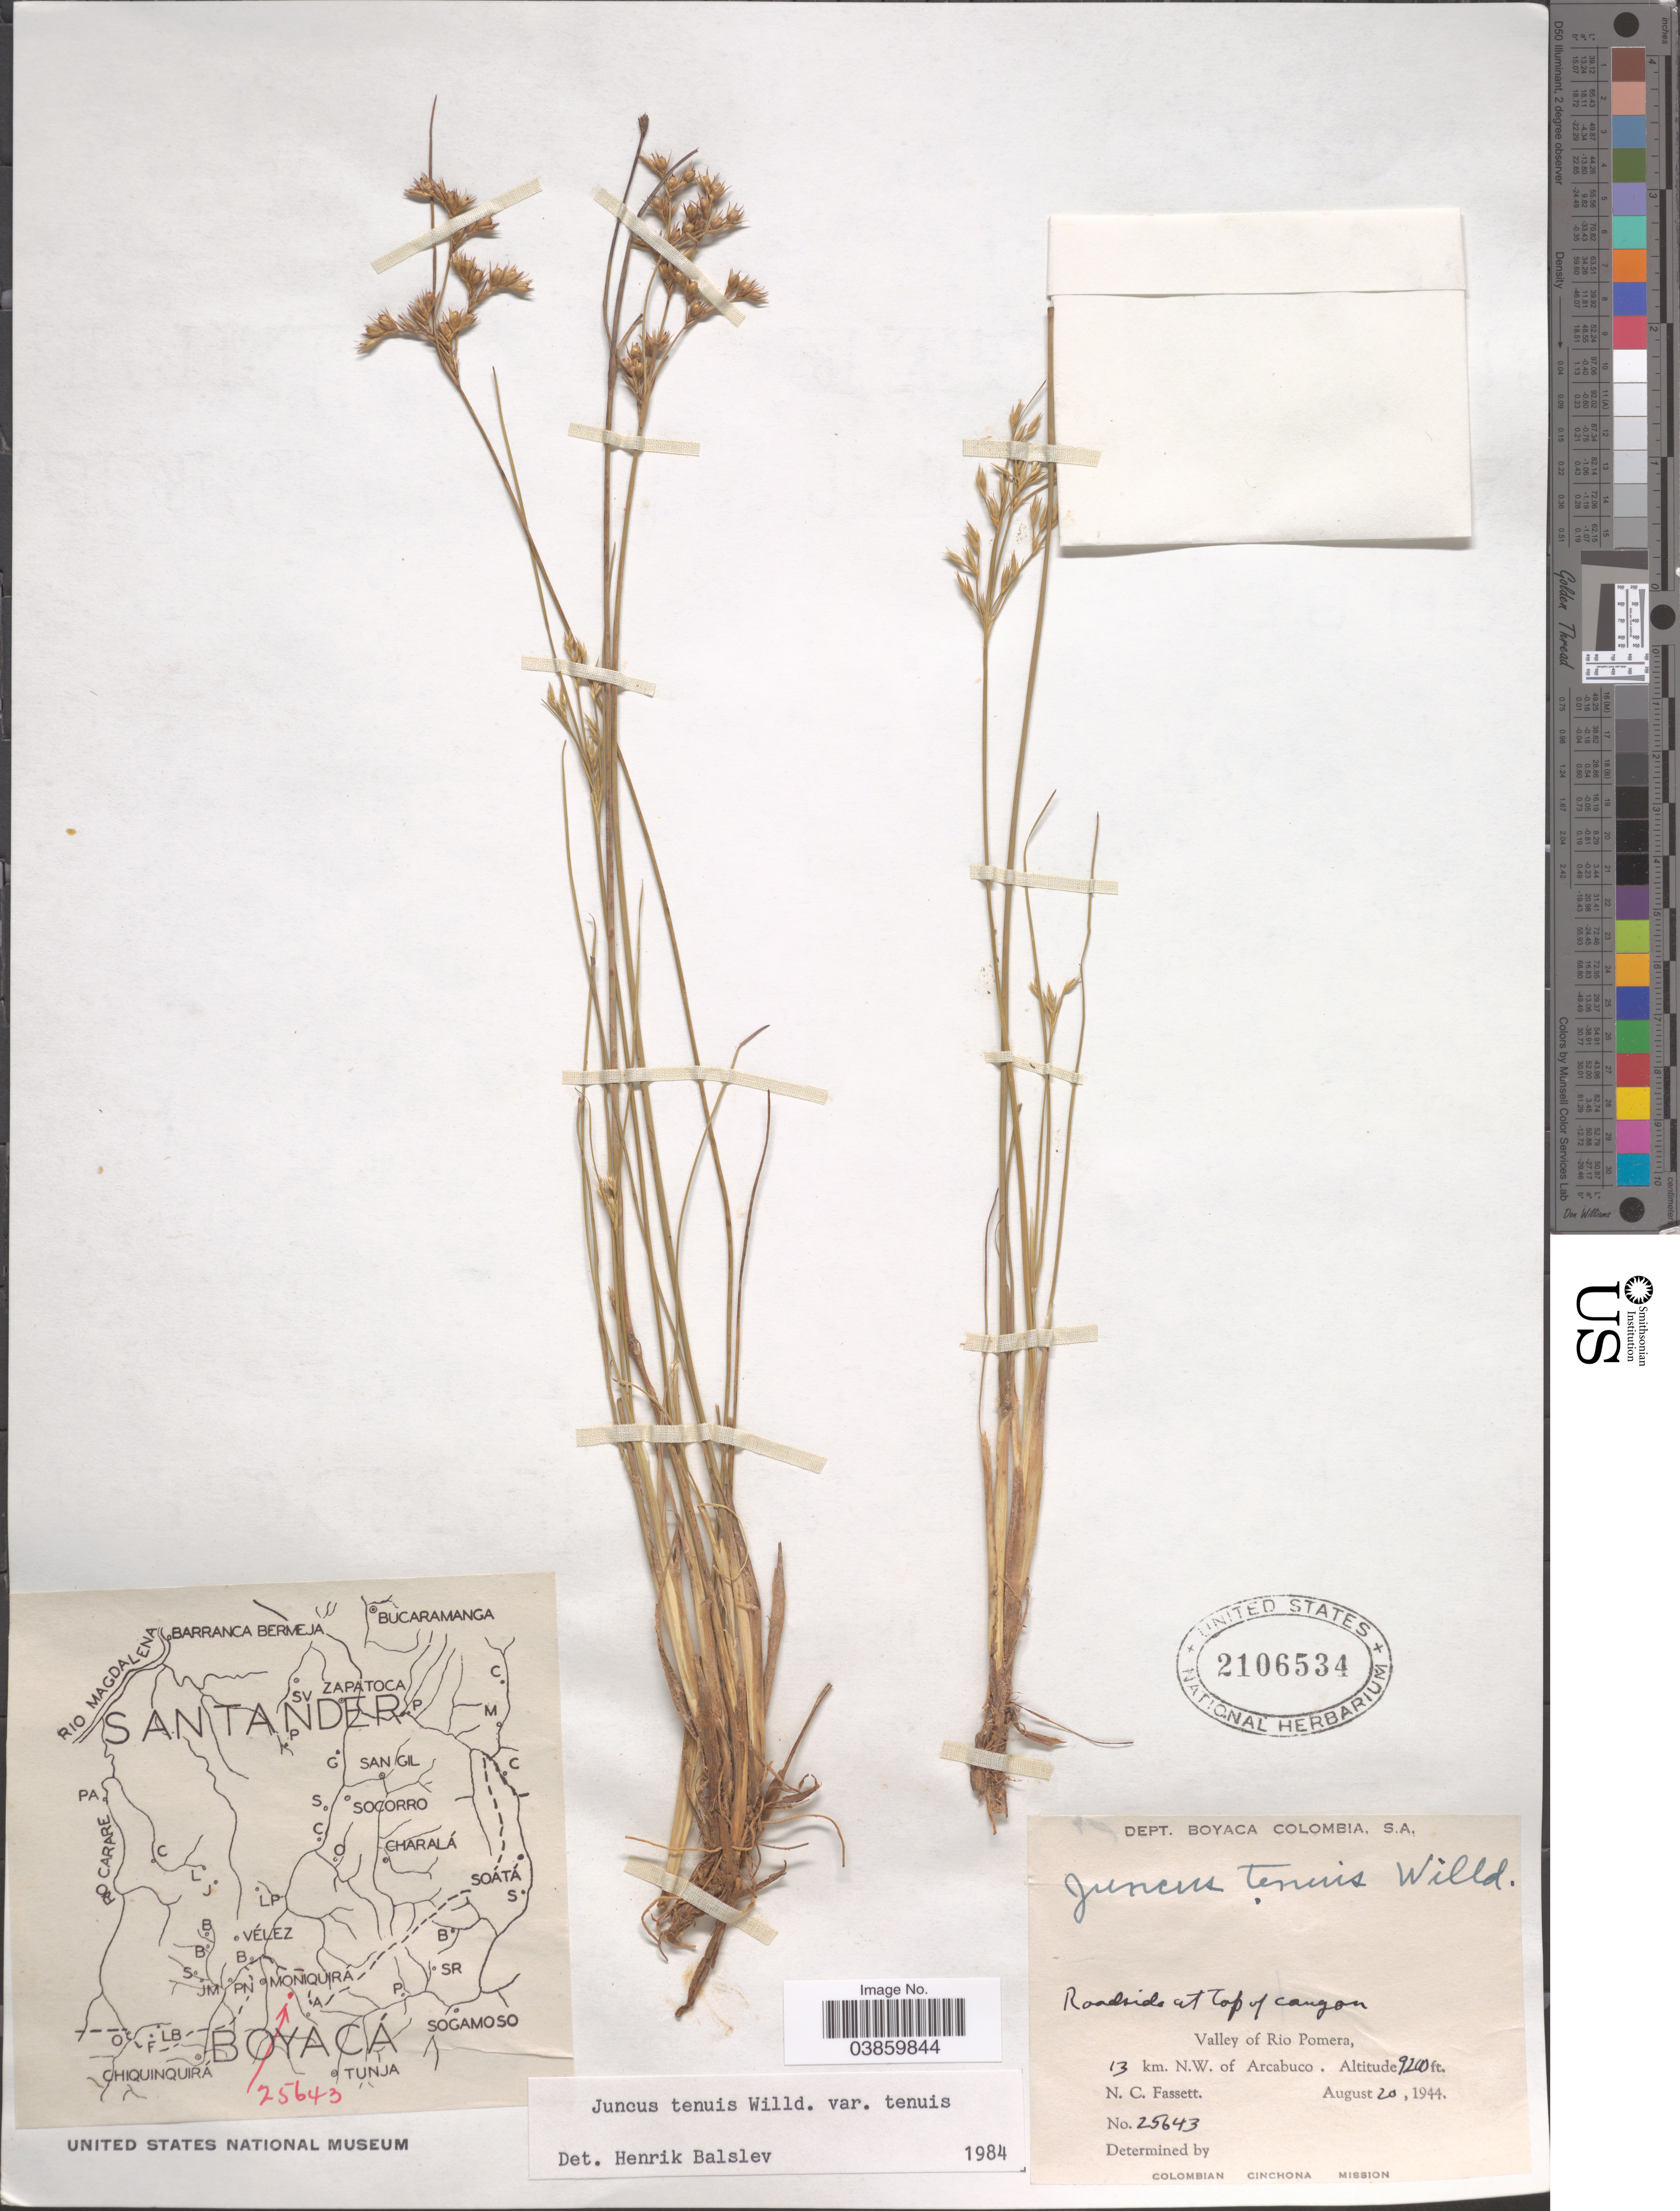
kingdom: Plantae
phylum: Tracheophyta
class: Liliopsida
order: Poales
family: Juncaceae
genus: Juncus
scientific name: Juncus tenuis var. tenuis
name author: Willd.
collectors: N. C. Fassett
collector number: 25643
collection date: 1944-08-20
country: Colombia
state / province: Boyacá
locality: Dept. Boyaca. Roadside at Top of canyon. Valley of Rio Pomera, 13 km. N.W. of Arcabuco.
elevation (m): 2804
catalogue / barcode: US 2106534